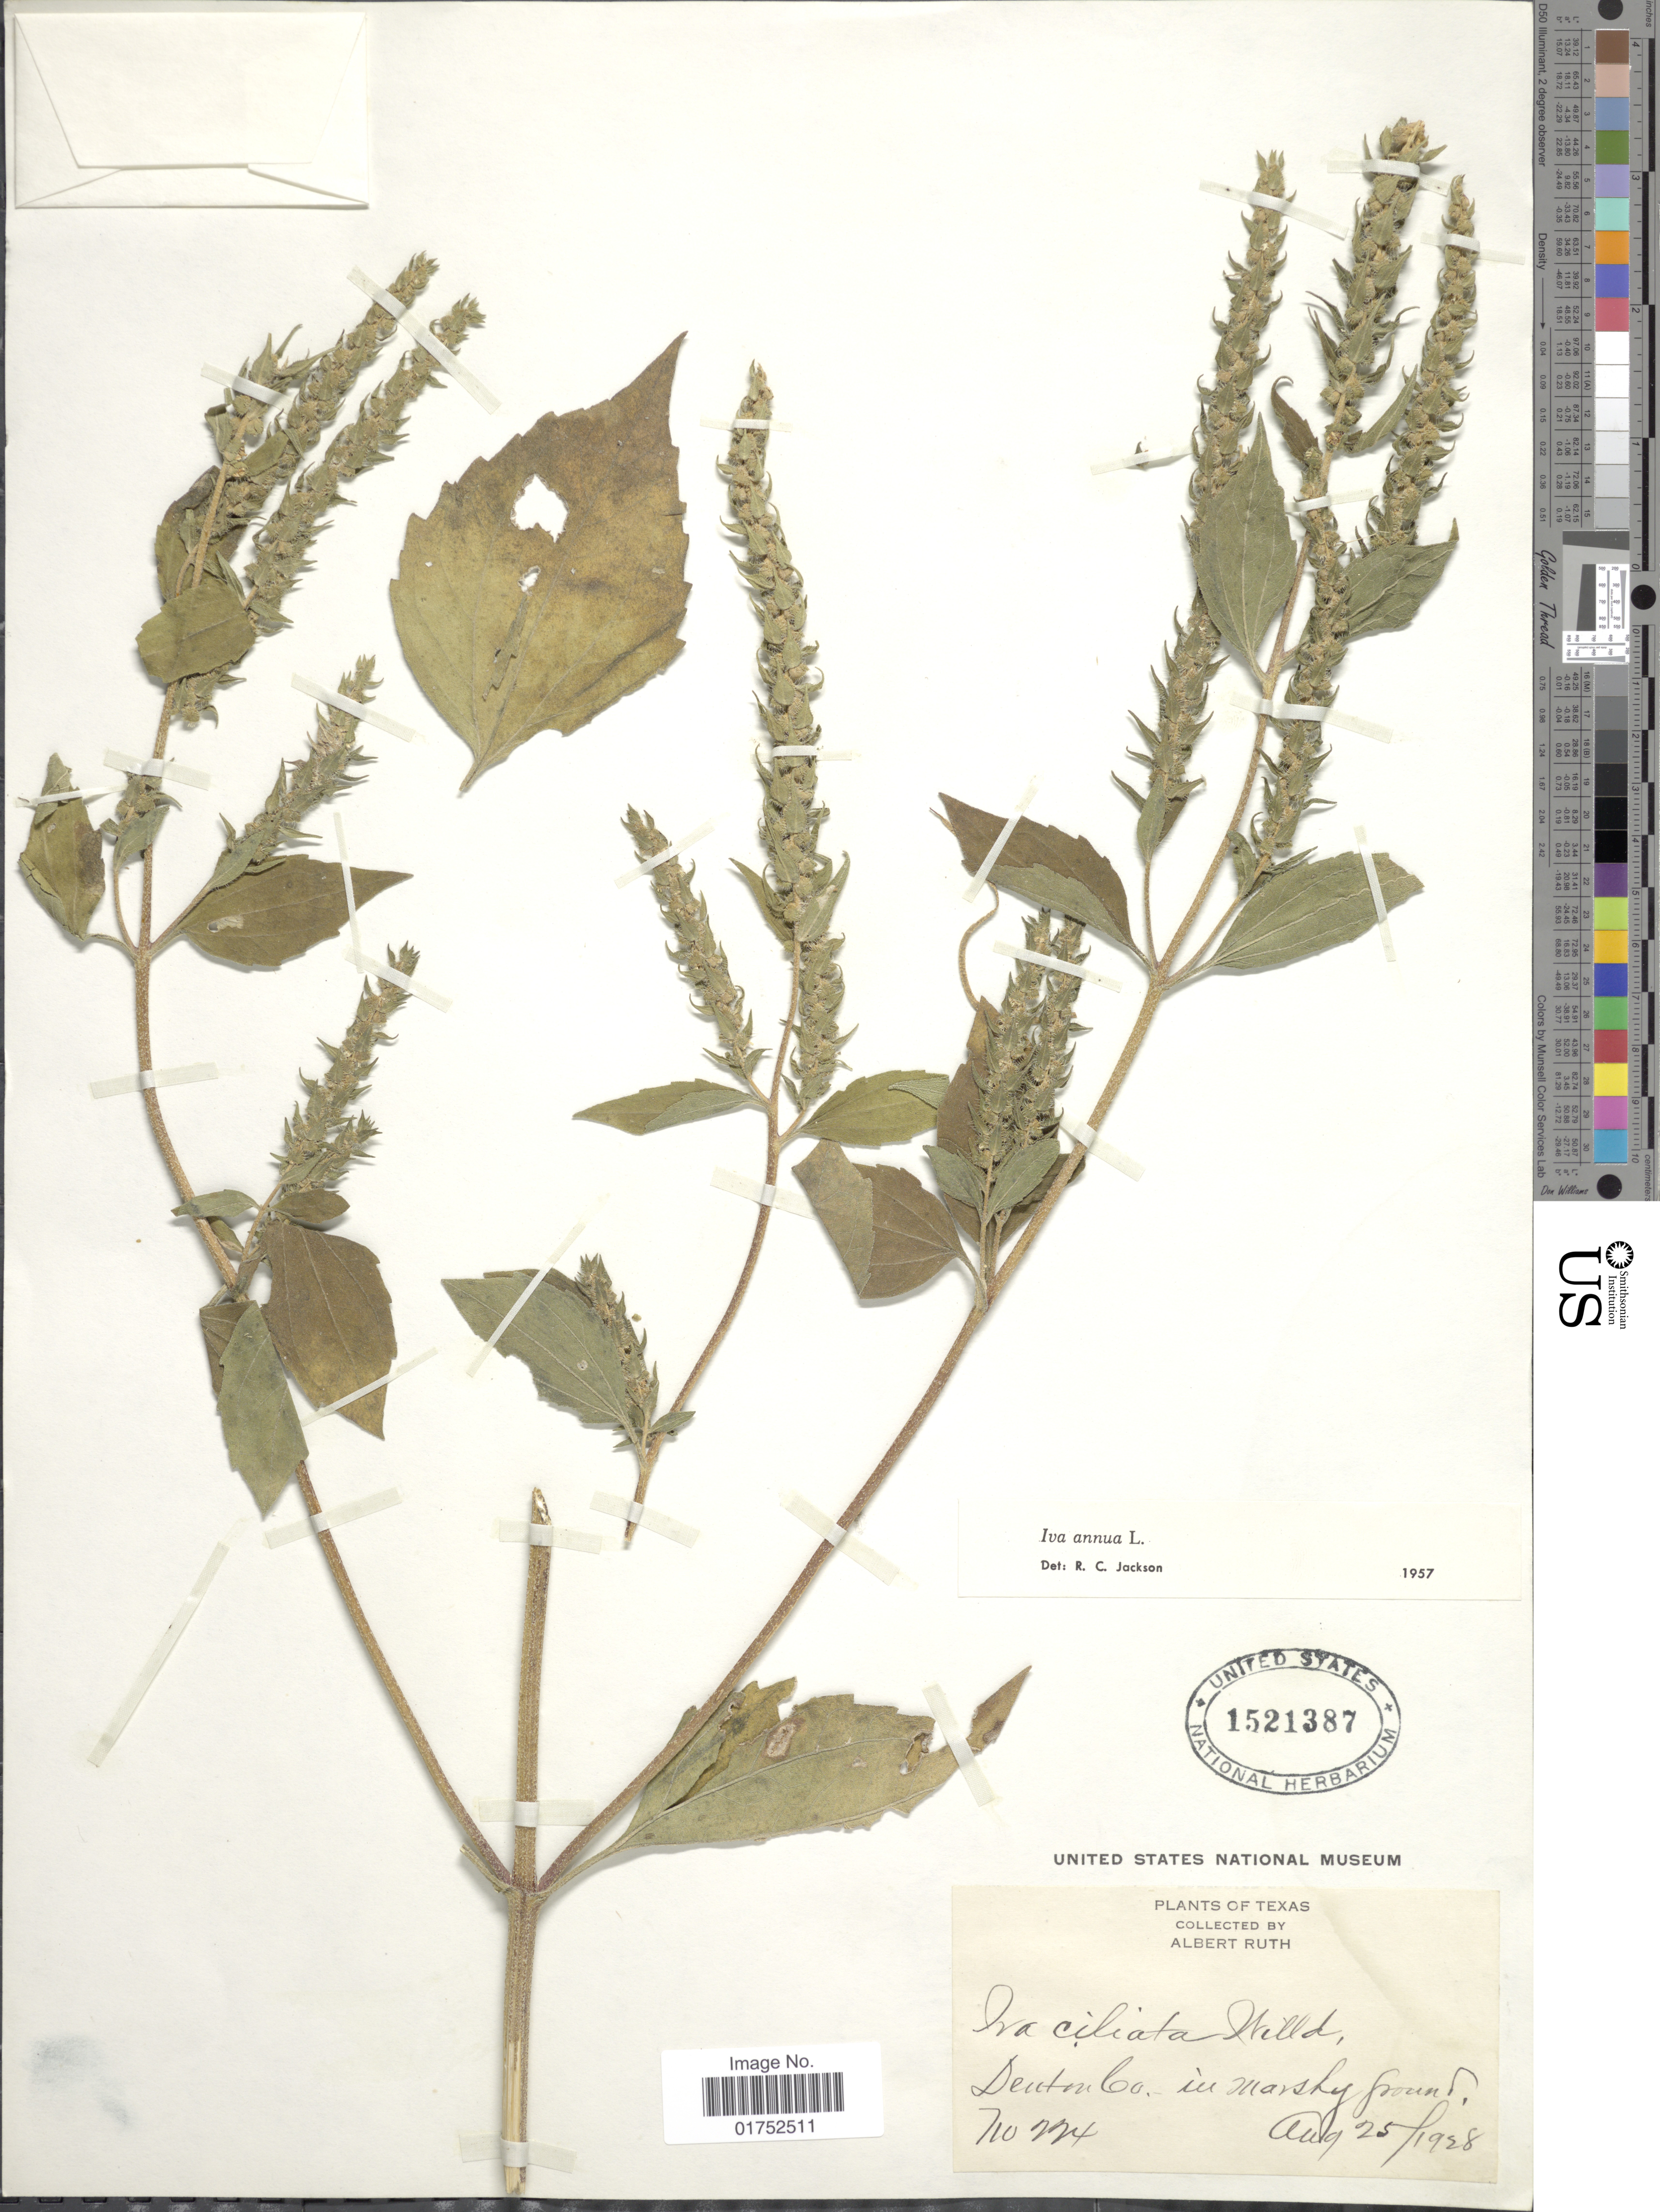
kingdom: Plantae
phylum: Tracheophyta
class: Magnoliopsida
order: Asterales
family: Asteraceae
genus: Iva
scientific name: Iva annua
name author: L.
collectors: A. Ruth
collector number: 224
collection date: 1928-08-25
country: United States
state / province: Texas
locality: Denton Co.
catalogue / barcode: US 1521387